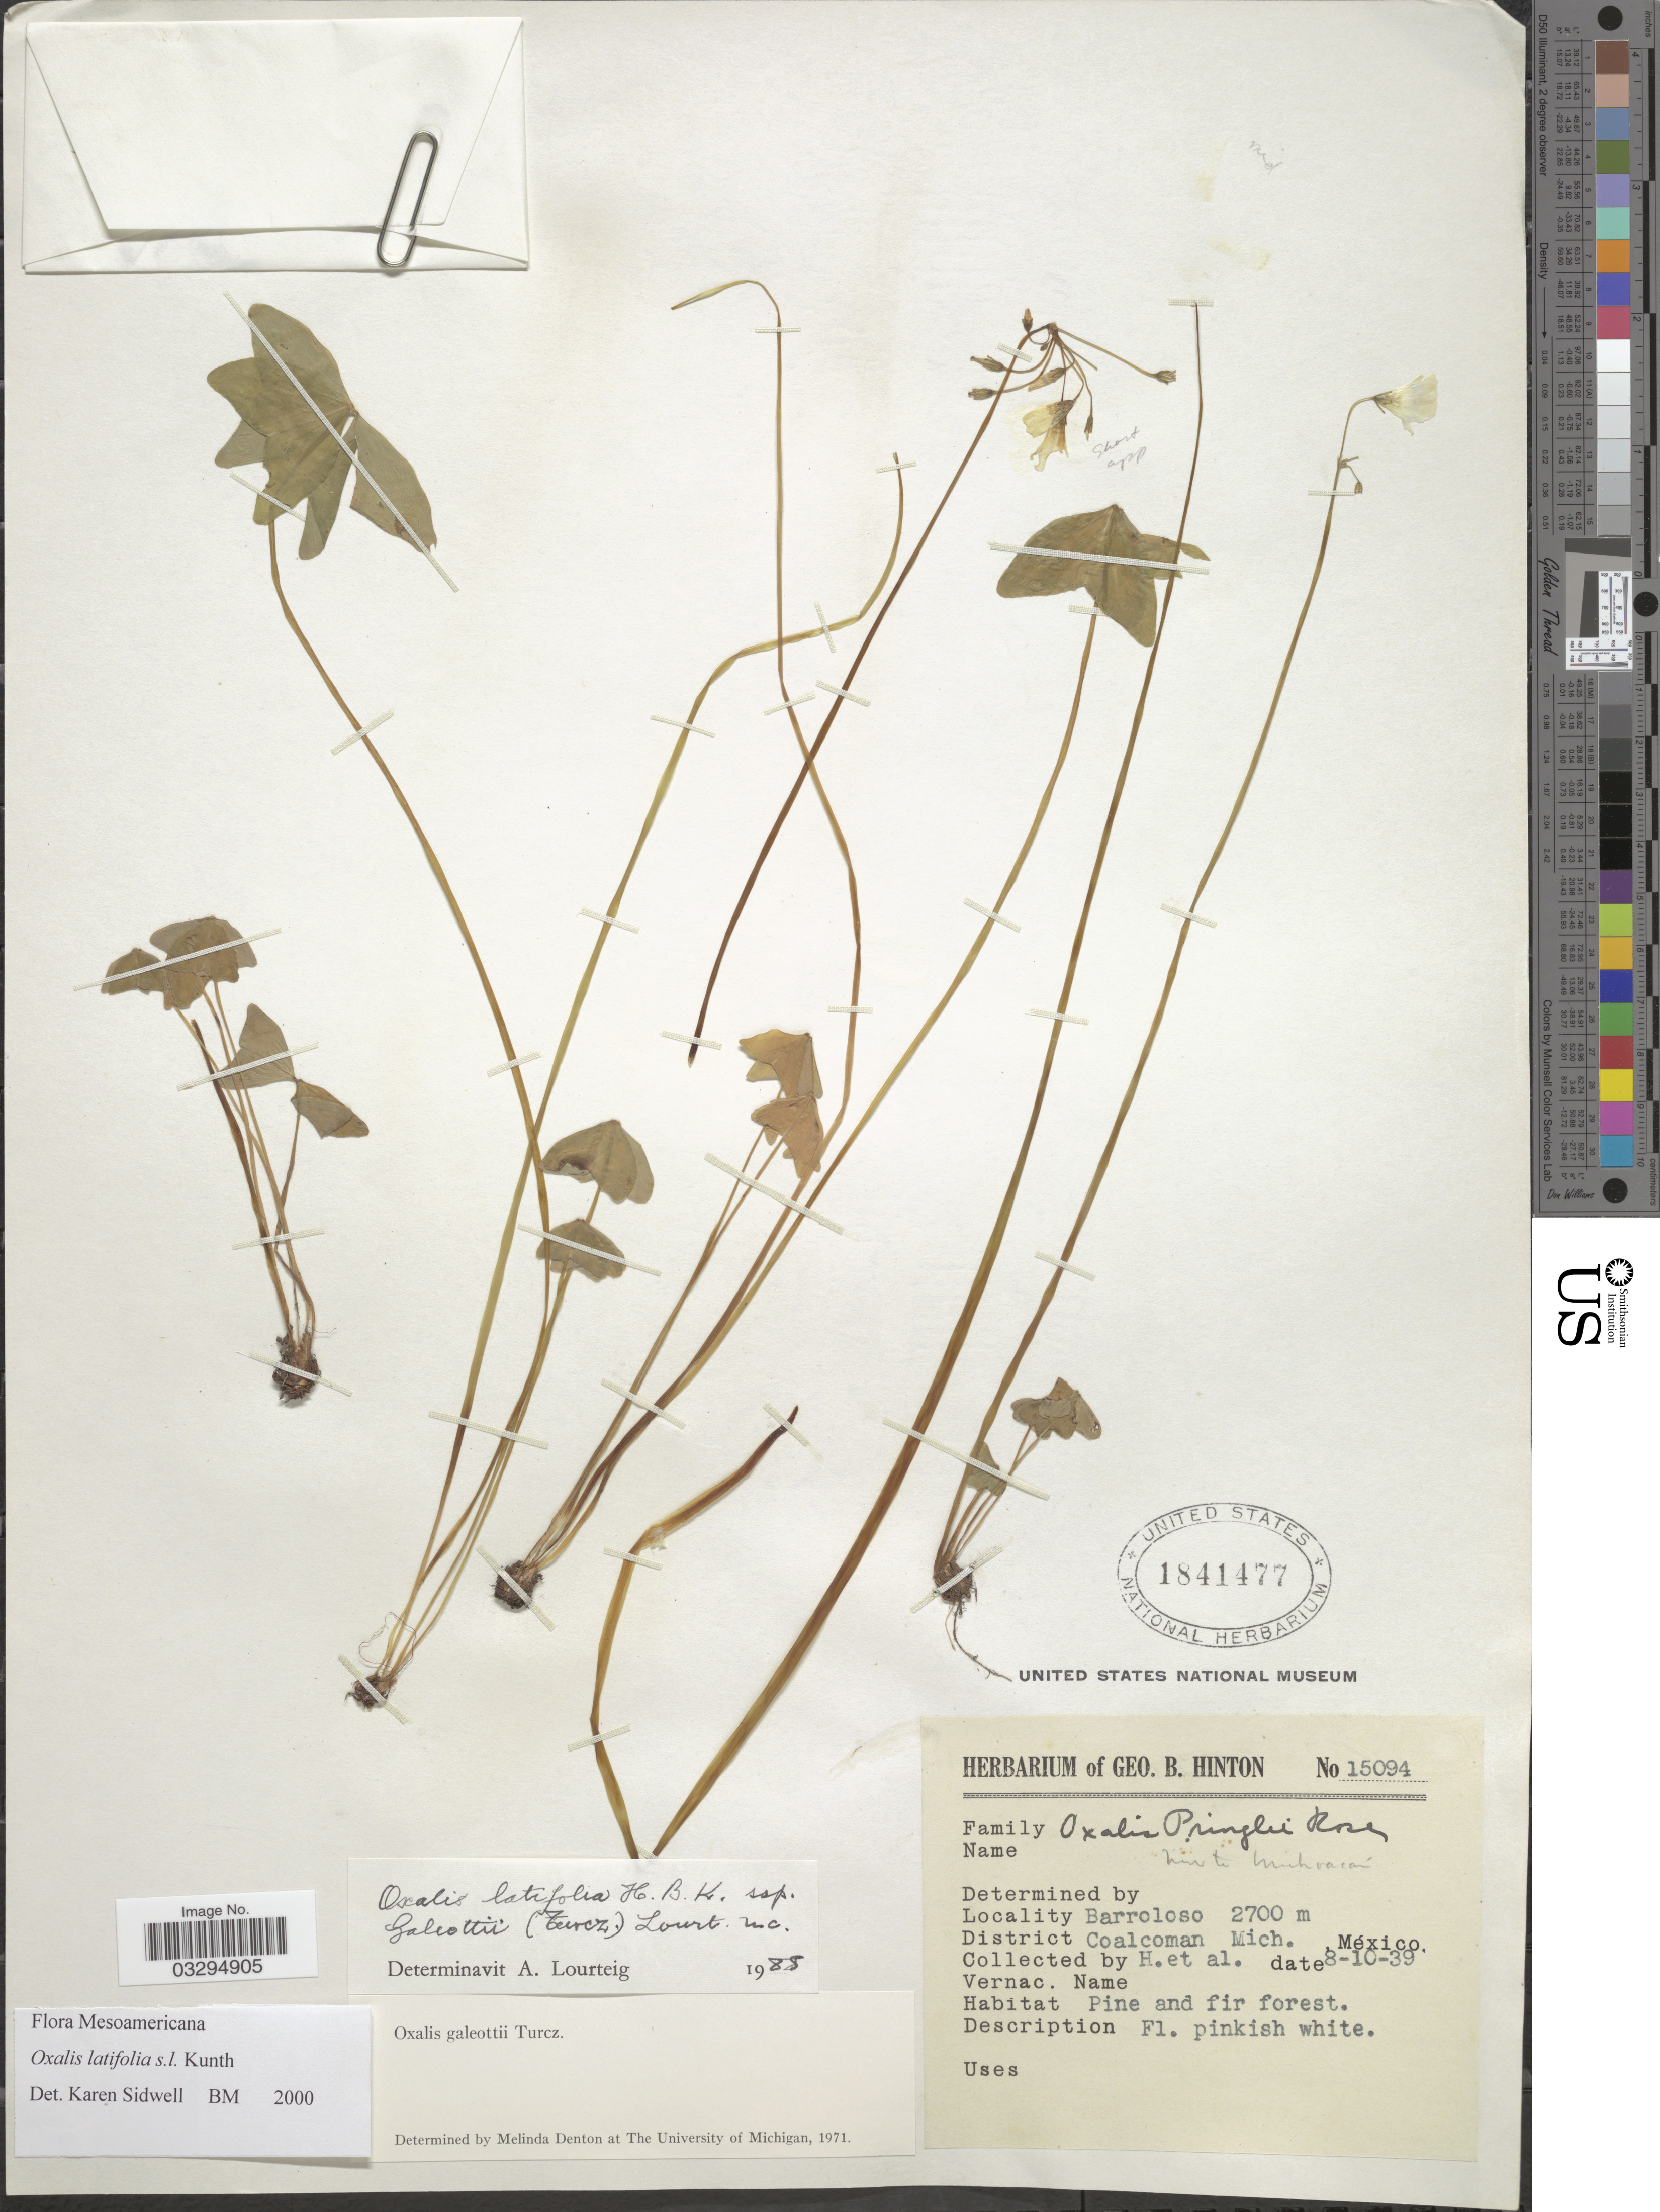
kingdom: Plantae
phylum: Tracheophyta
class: Magnoliopsida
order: Oxalidales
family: Oxalidaceae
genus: Oxalis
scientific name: Oxalis latifolia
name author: Kunth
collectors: G. B. Hinton & et al.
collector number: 15094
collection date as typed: Transcribed d/m/y: 8/10/39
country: Mexico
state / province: Michoacán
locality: Barroloso, District Coalcoman.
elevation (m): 2700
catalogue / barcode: US 1841477